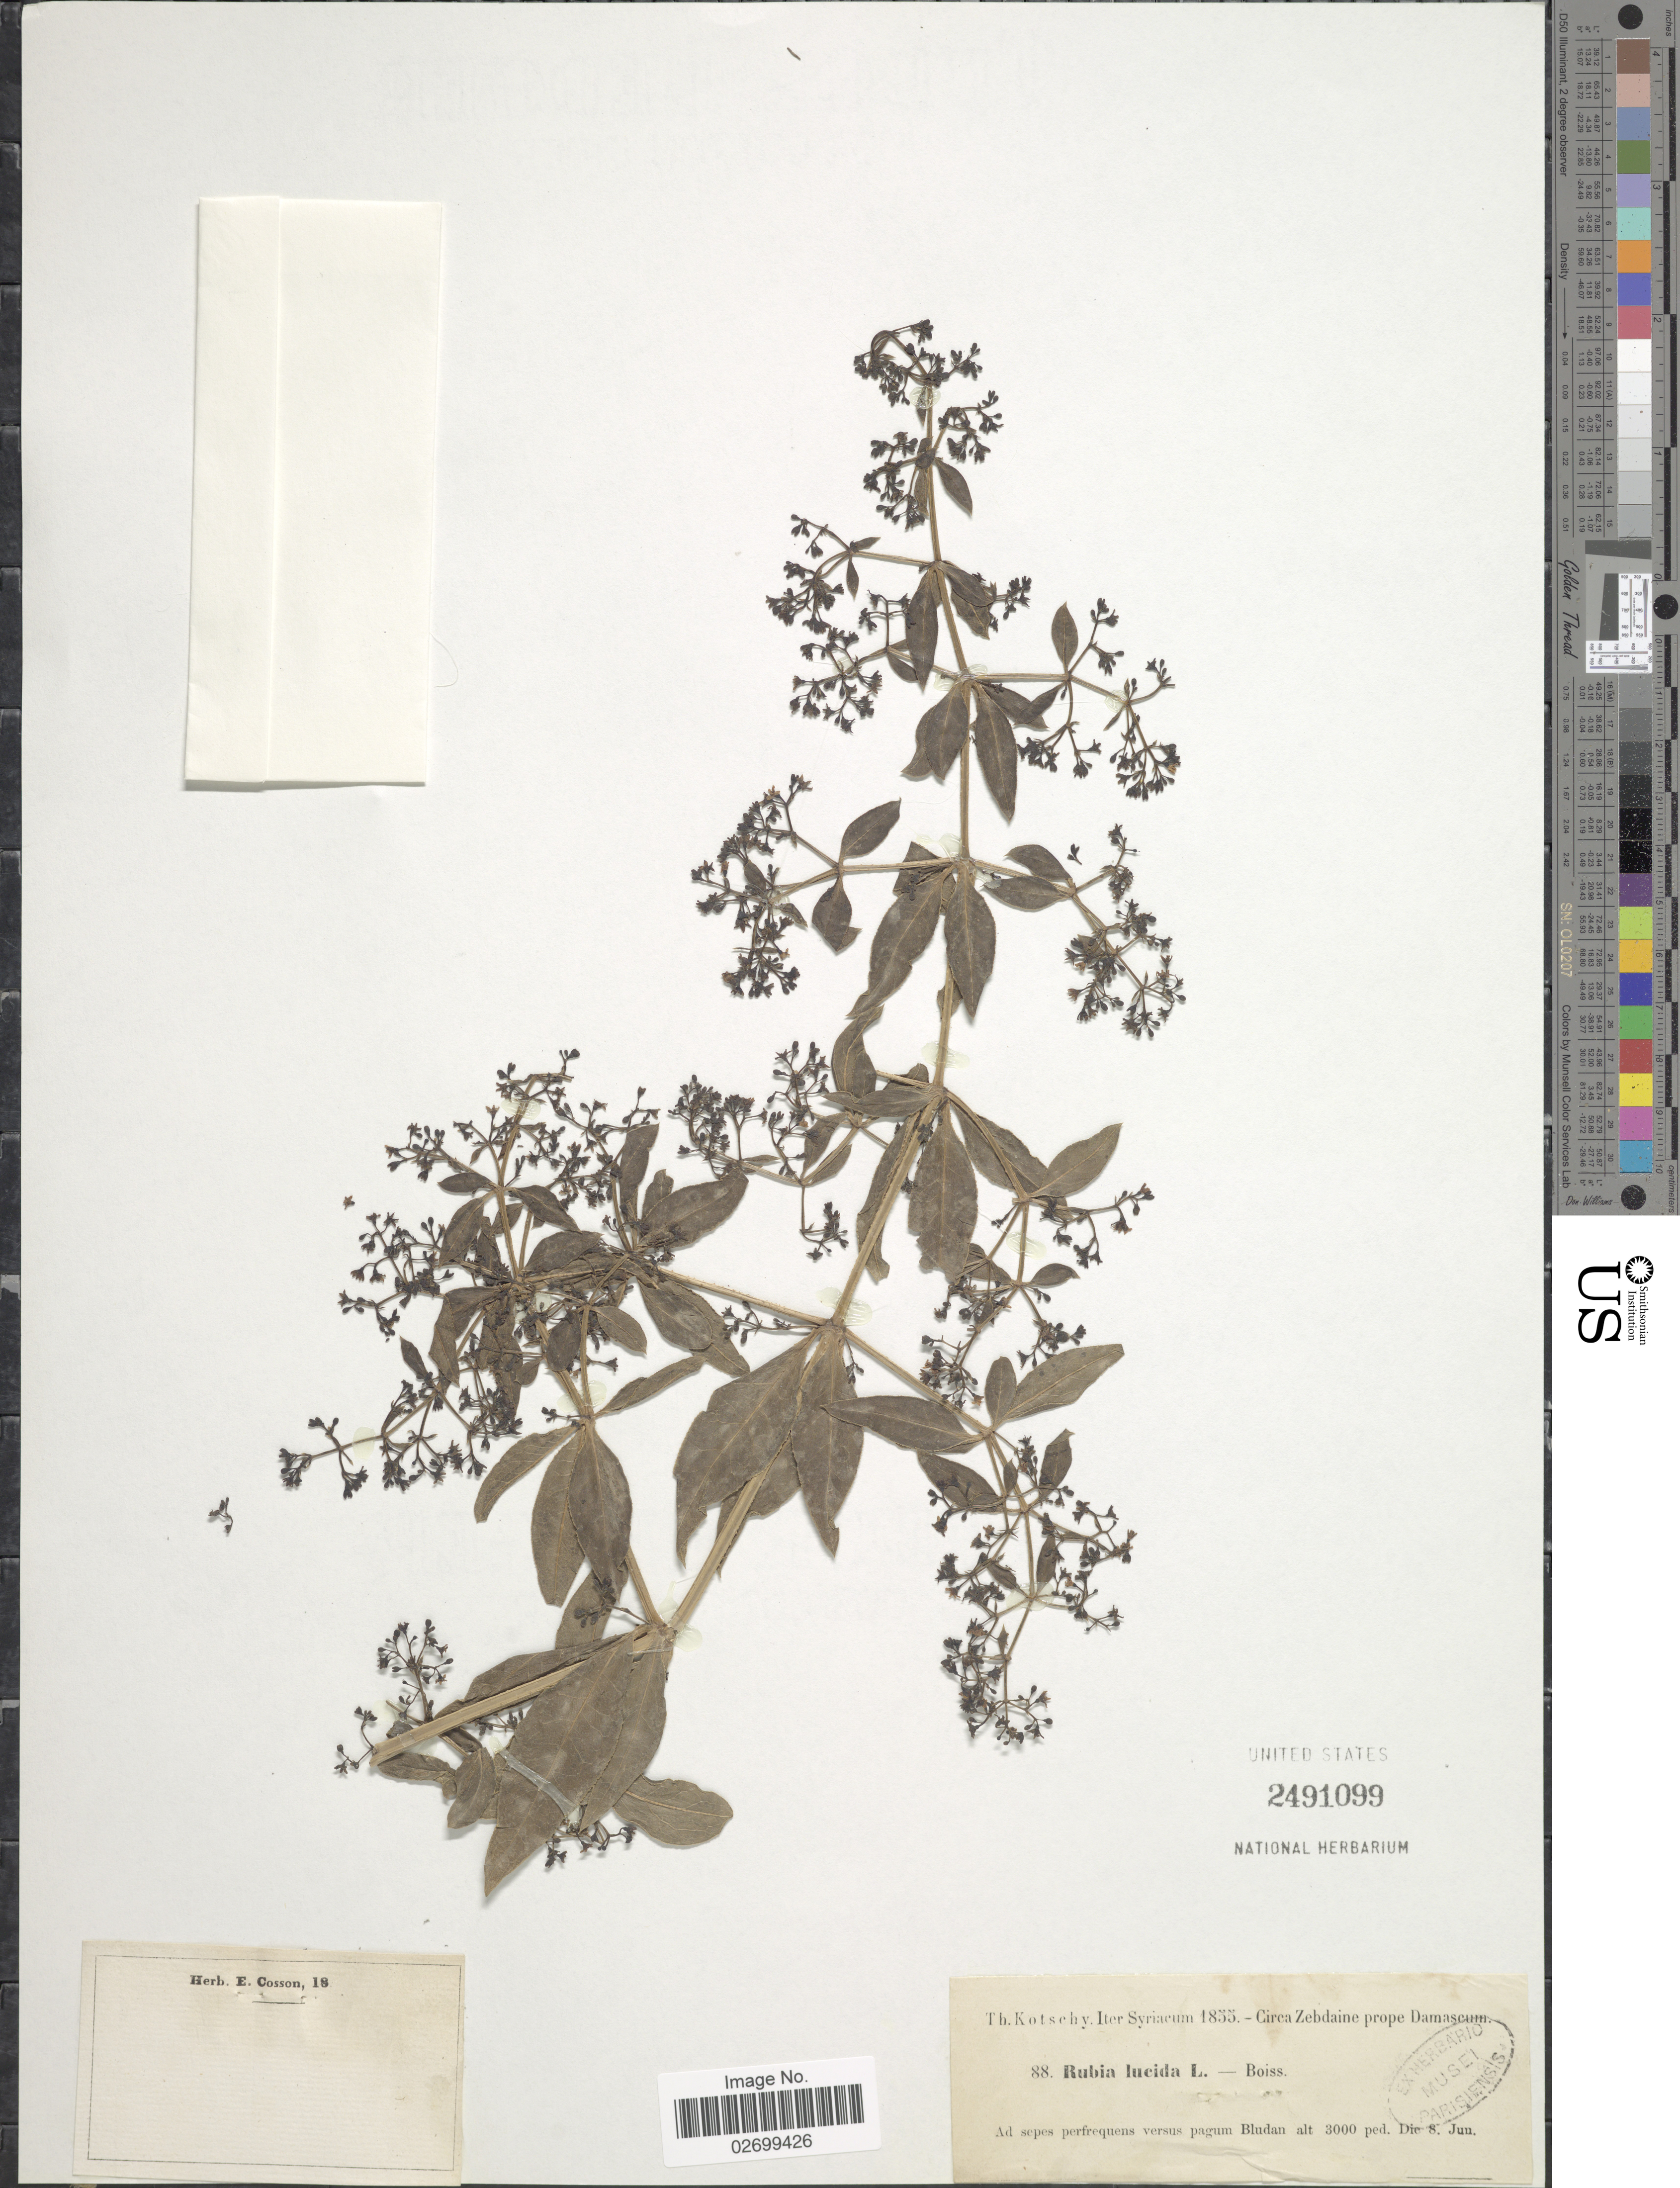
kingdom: Plantae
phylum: Tracheophyta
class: Magnoliopsida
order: Gentianales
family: Rubiaceae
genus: Rubia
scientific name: Rubia lucida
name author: L.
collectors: K. G. Kotschy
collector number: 88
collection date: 1855-06-08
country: Syria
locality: Circa Zebdaine prope Damascum, ad sepes perfrequens versus pagum Bludan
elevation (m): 914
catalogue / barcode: US 2491099